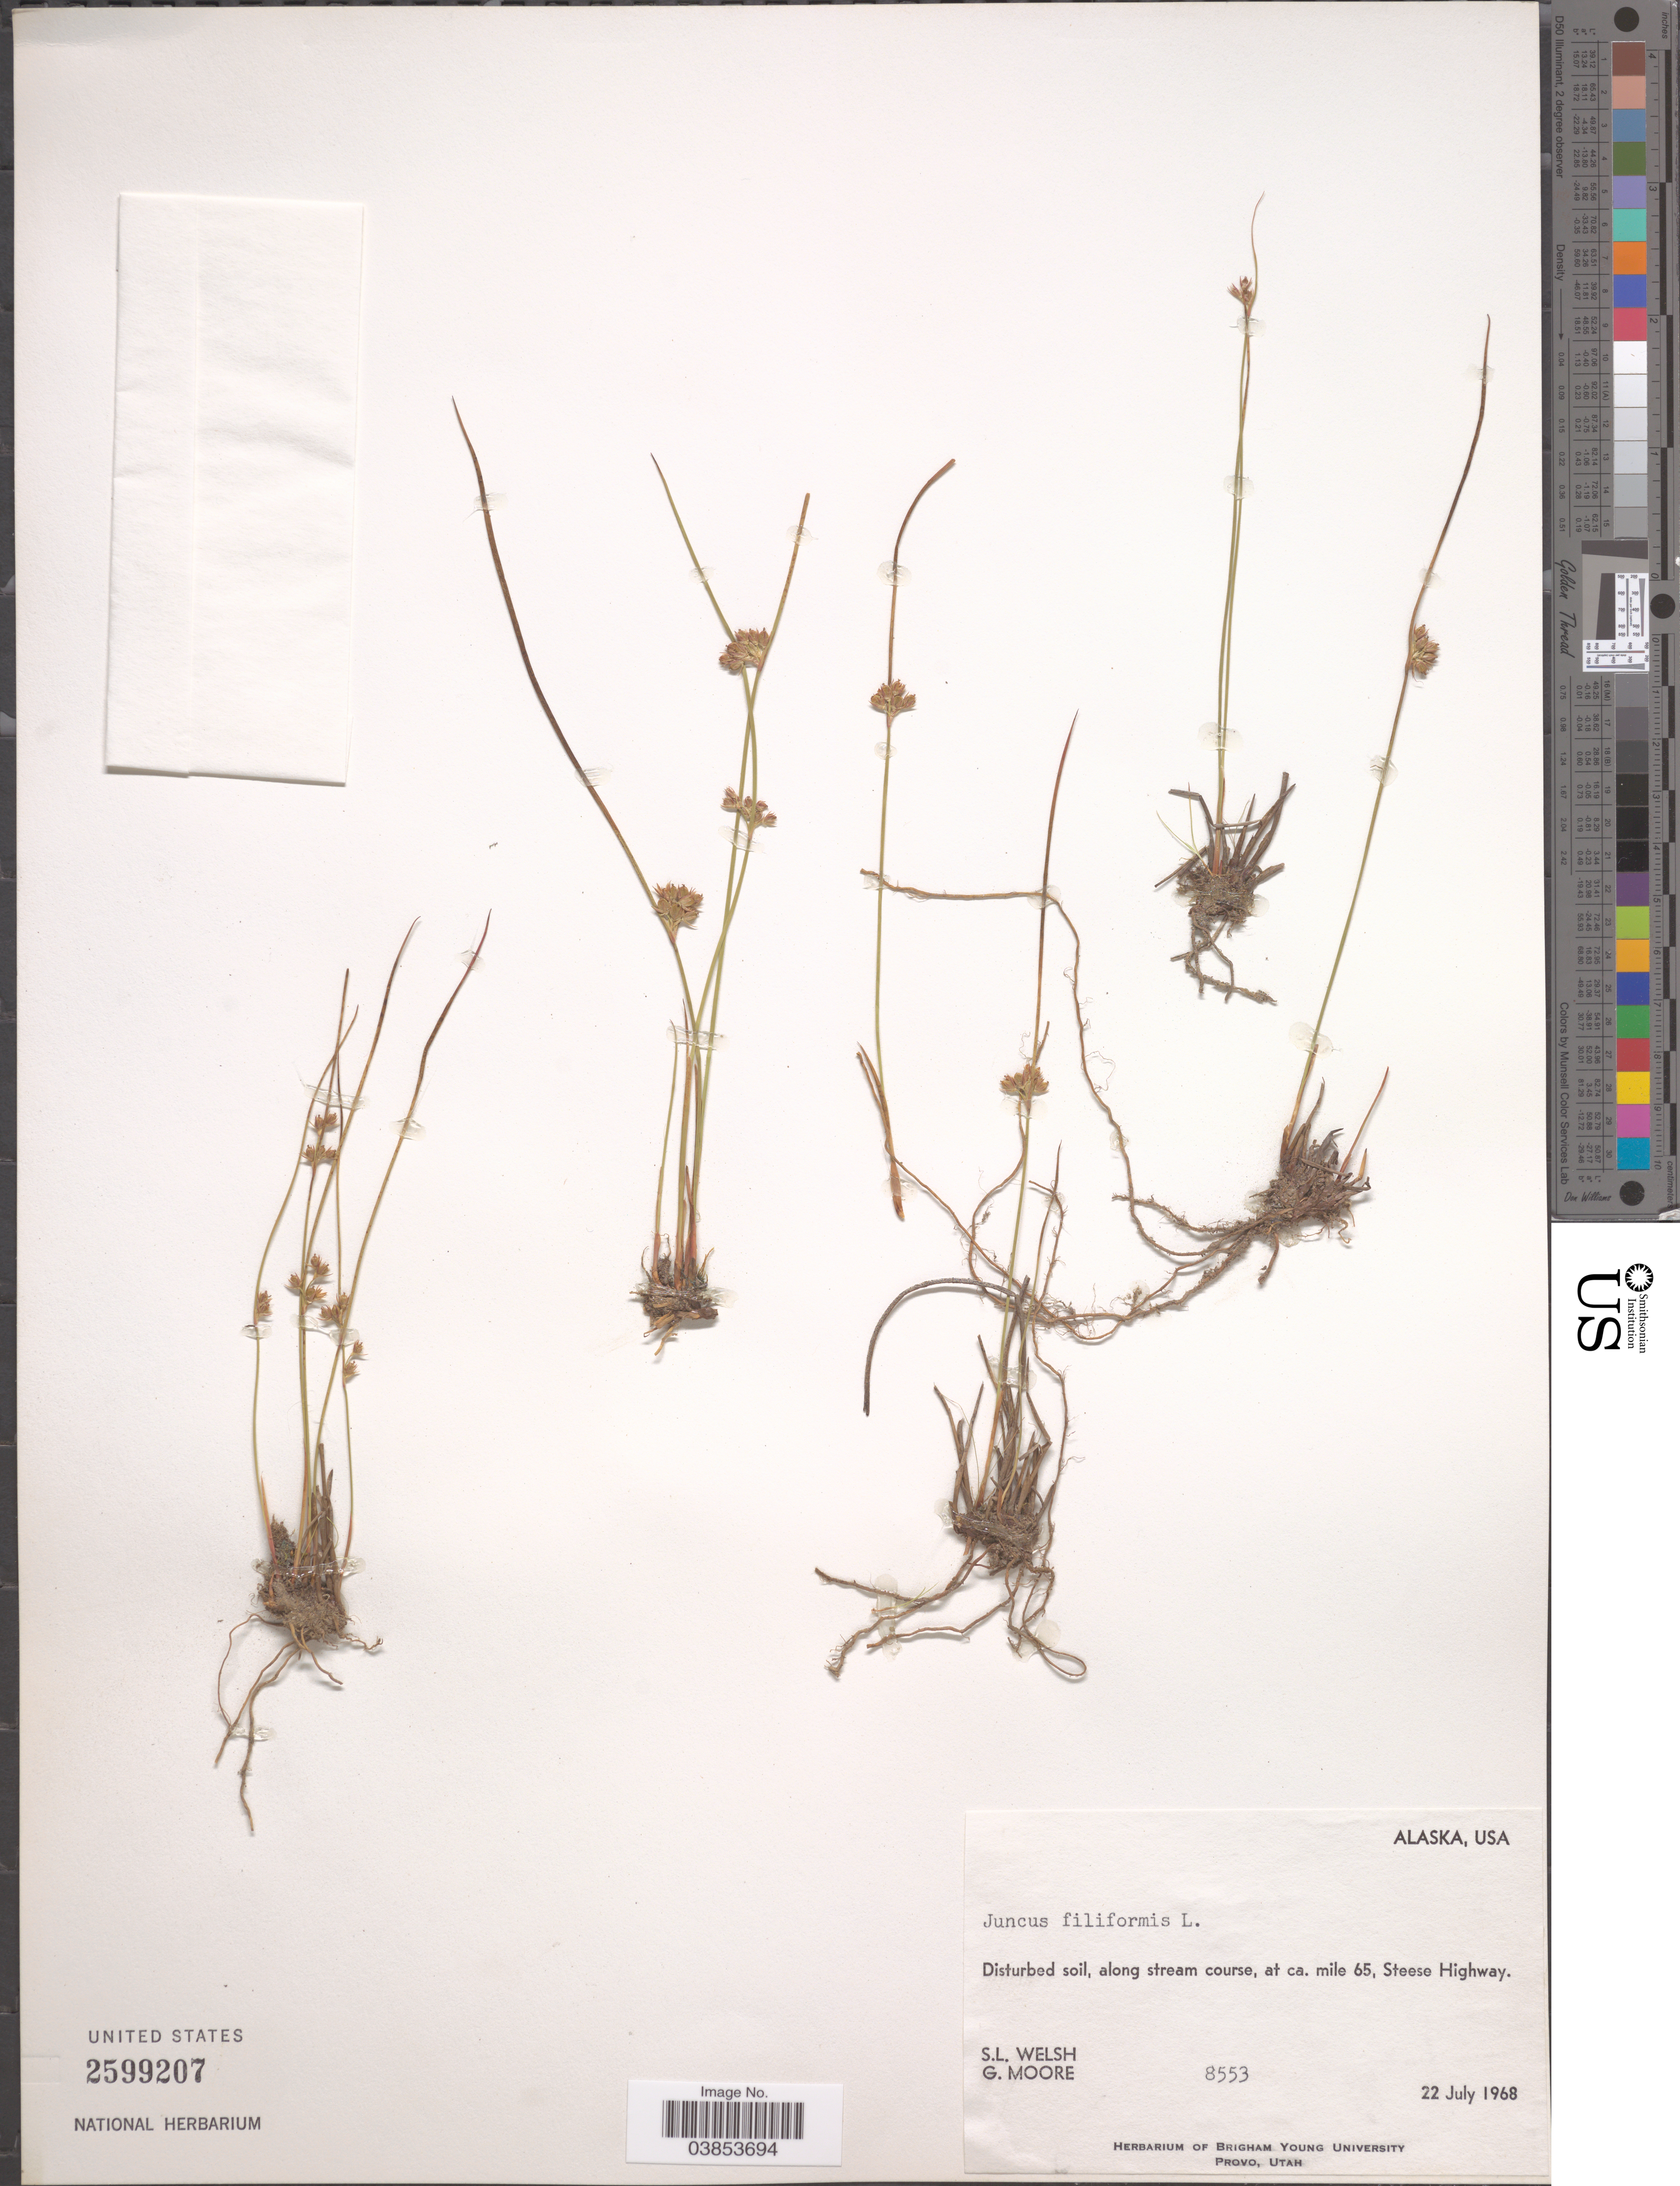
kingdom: Plantae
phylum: Tracheophyta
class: Liliopsida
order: Poales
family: Juncaceae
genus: Juncus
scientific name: Juncus filiformis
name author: L.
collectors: S. Welsh & G. Moore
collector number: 8553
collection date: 1968-07-22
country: United States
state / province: Alaska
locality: Along stream course, at ca. mile 65, Steese Highway.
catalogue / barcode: US 2599207